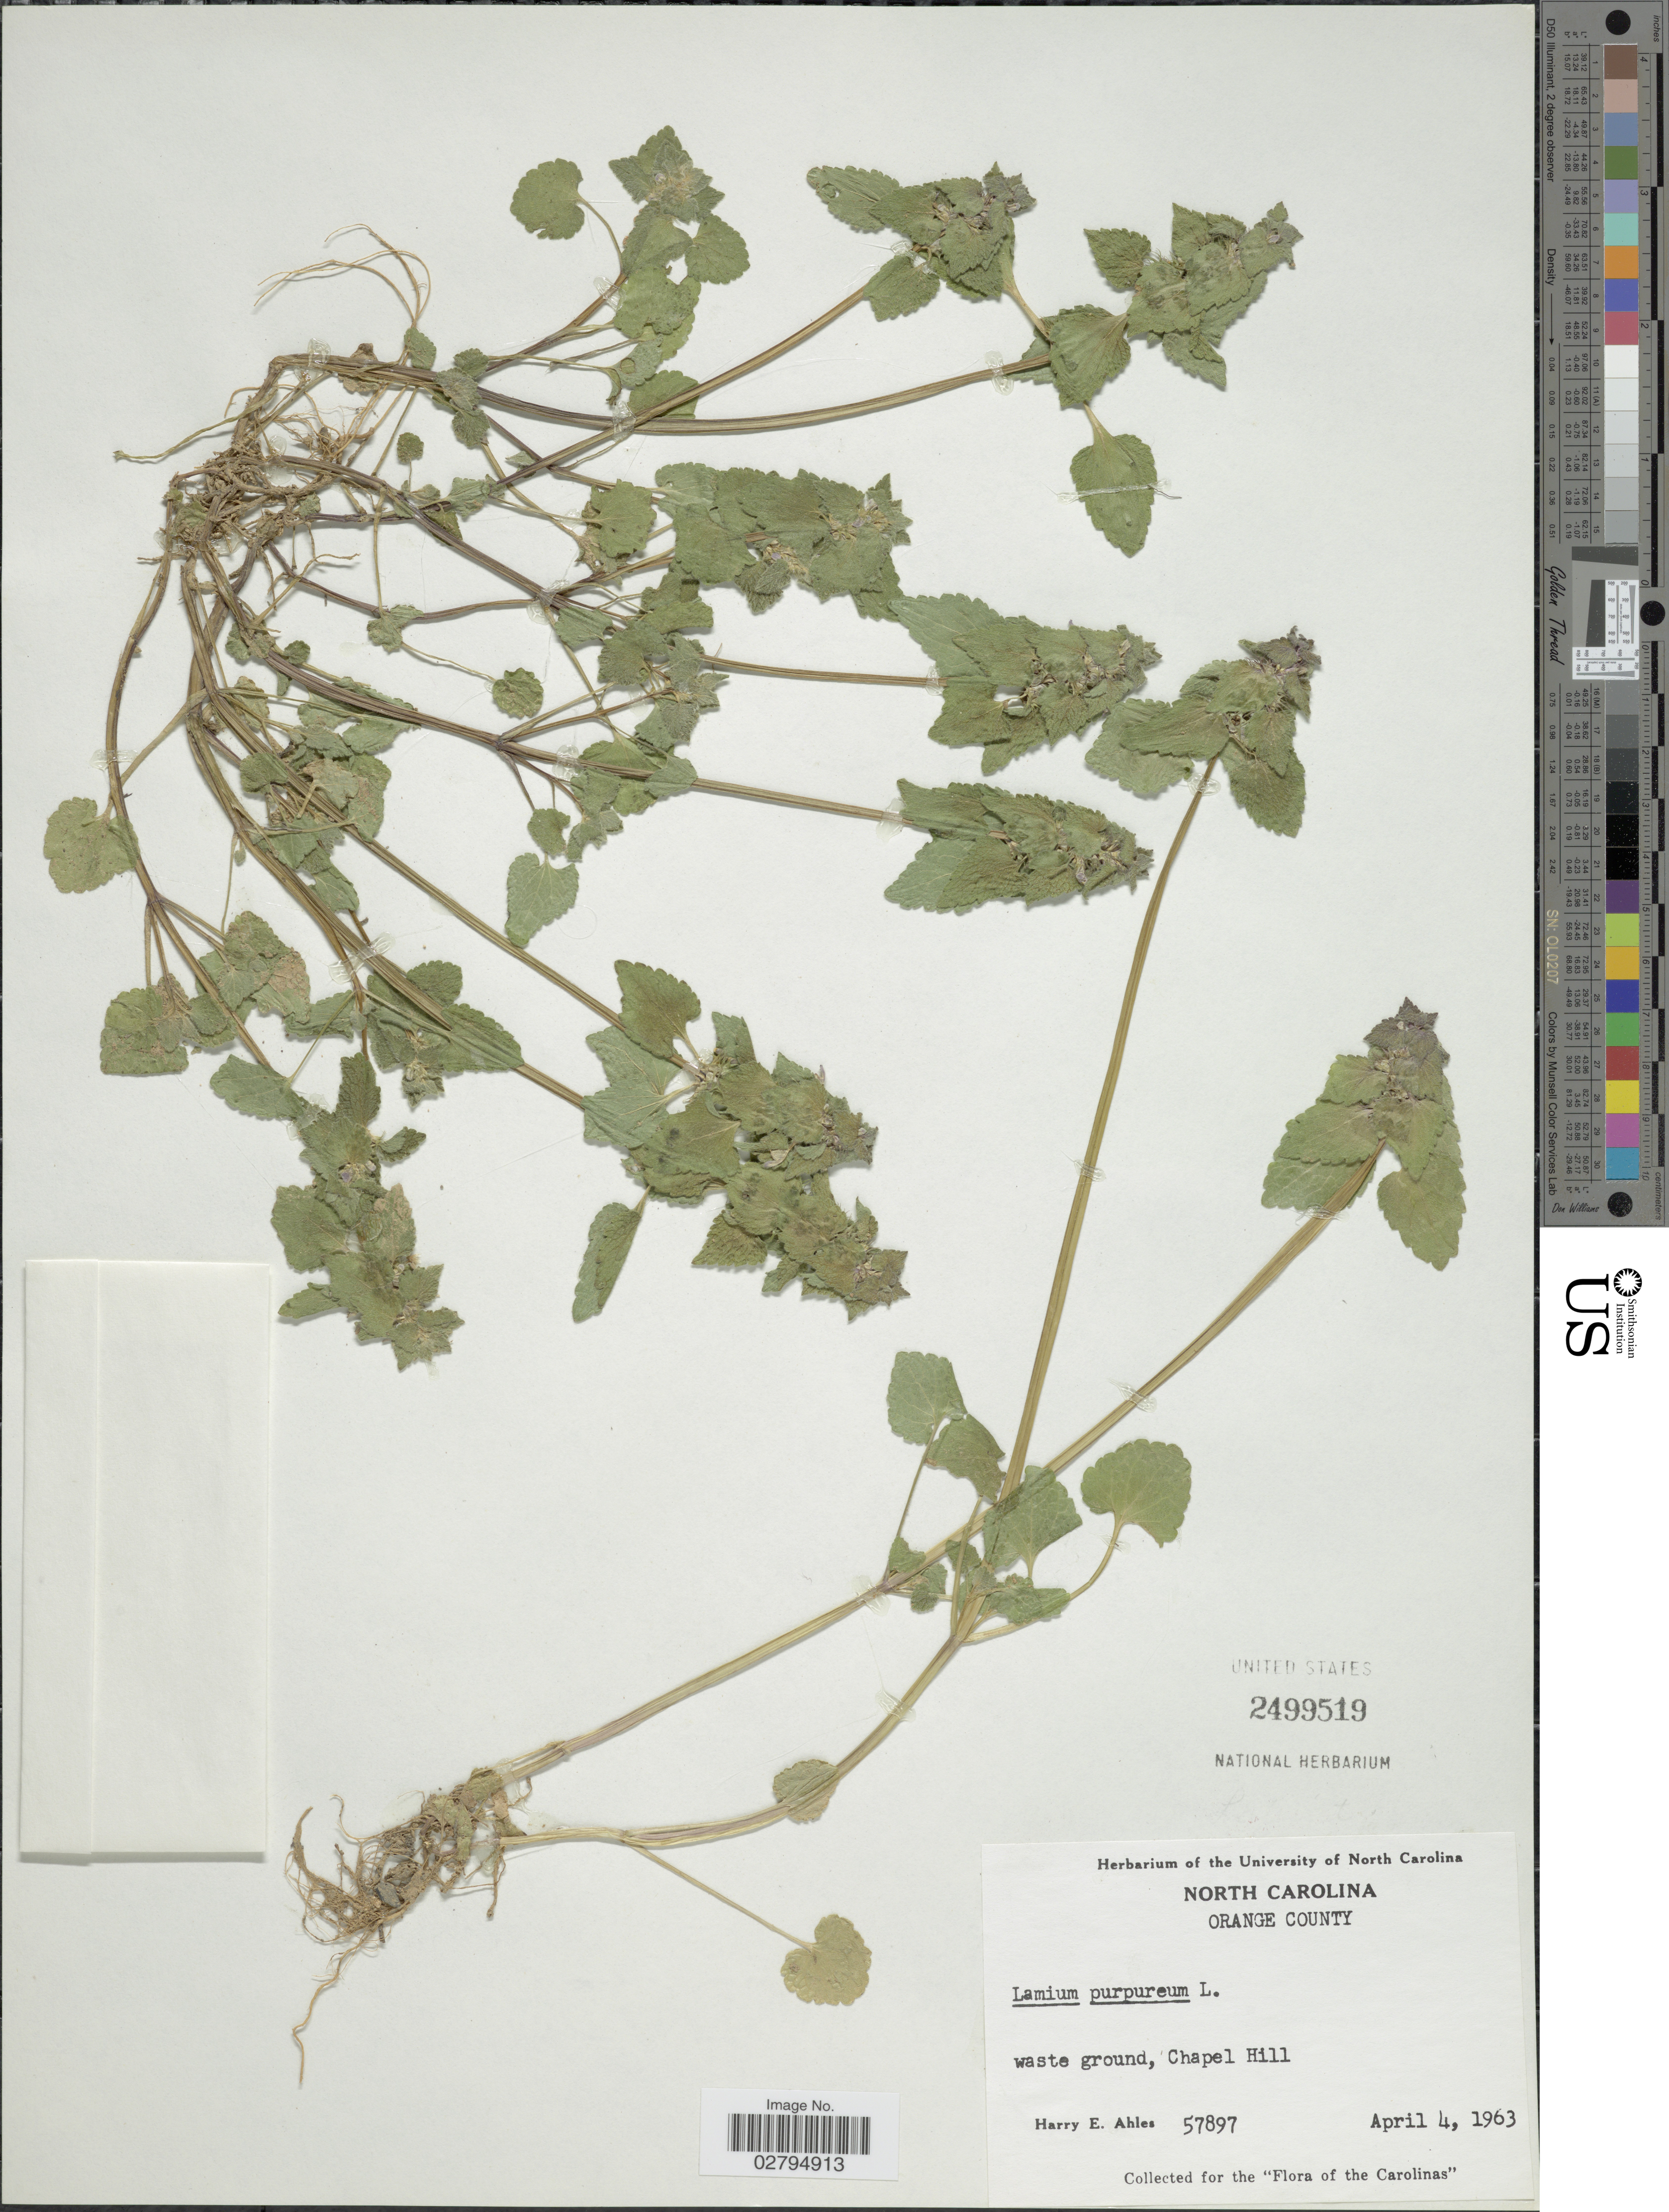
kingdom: Plantae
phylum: Tracheophyta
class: Magnoliopsida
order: Lamiales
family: Lamiaceae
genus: Lamium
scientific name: Lamium purpureum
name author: L.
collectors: H. E. Ahles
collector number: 57897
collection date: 1963-04-04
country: United States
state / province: North Carolina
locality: Orange County. Waste ground, Chapel Hill.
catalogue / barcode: US 2499519